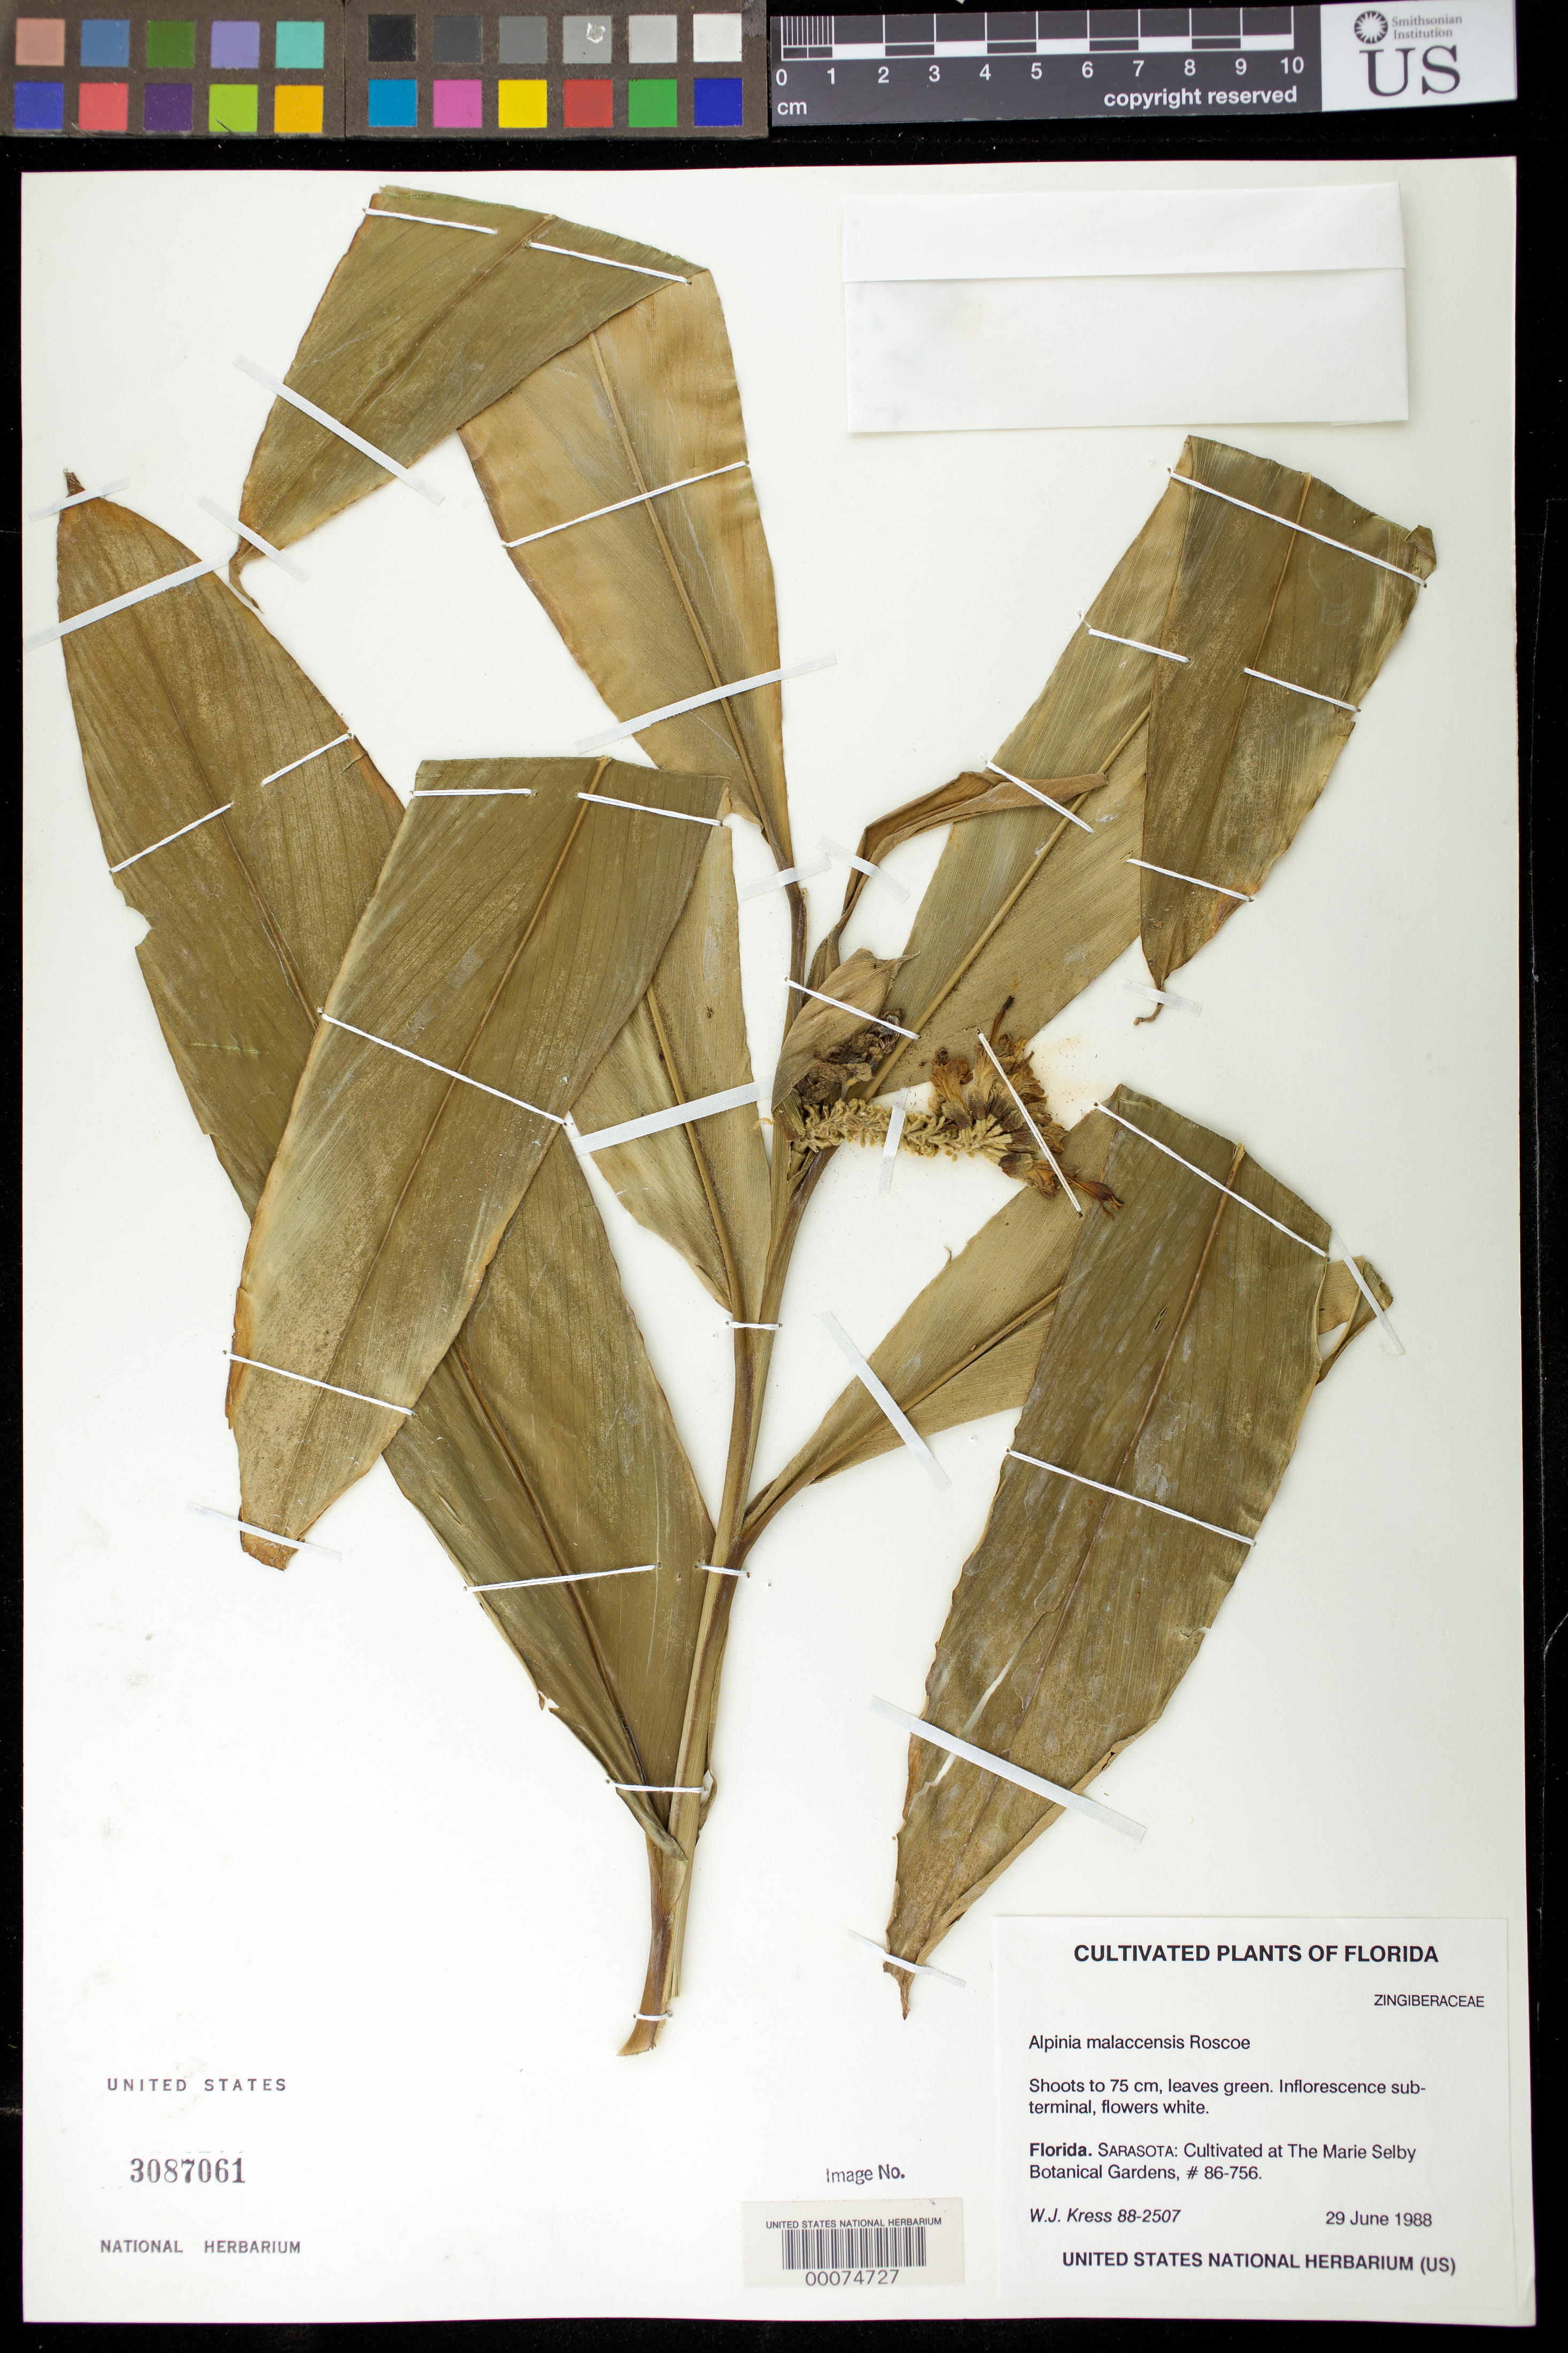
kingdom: Plantae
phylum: Tracheophyta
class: Liliopsida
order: Zingiberales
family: Zingiberaceae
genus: Alpinia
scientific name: Alpinia malaccensis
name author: (Burm. f.) Roscoe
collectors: W. J. Kress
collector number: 88-2507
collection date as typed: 29 Jun 1988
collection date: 1988-06-29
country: United States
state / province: Florida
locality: Sarasota: cultivated at the marie selby botanical gardens, #86-756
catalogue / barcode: US 3087061